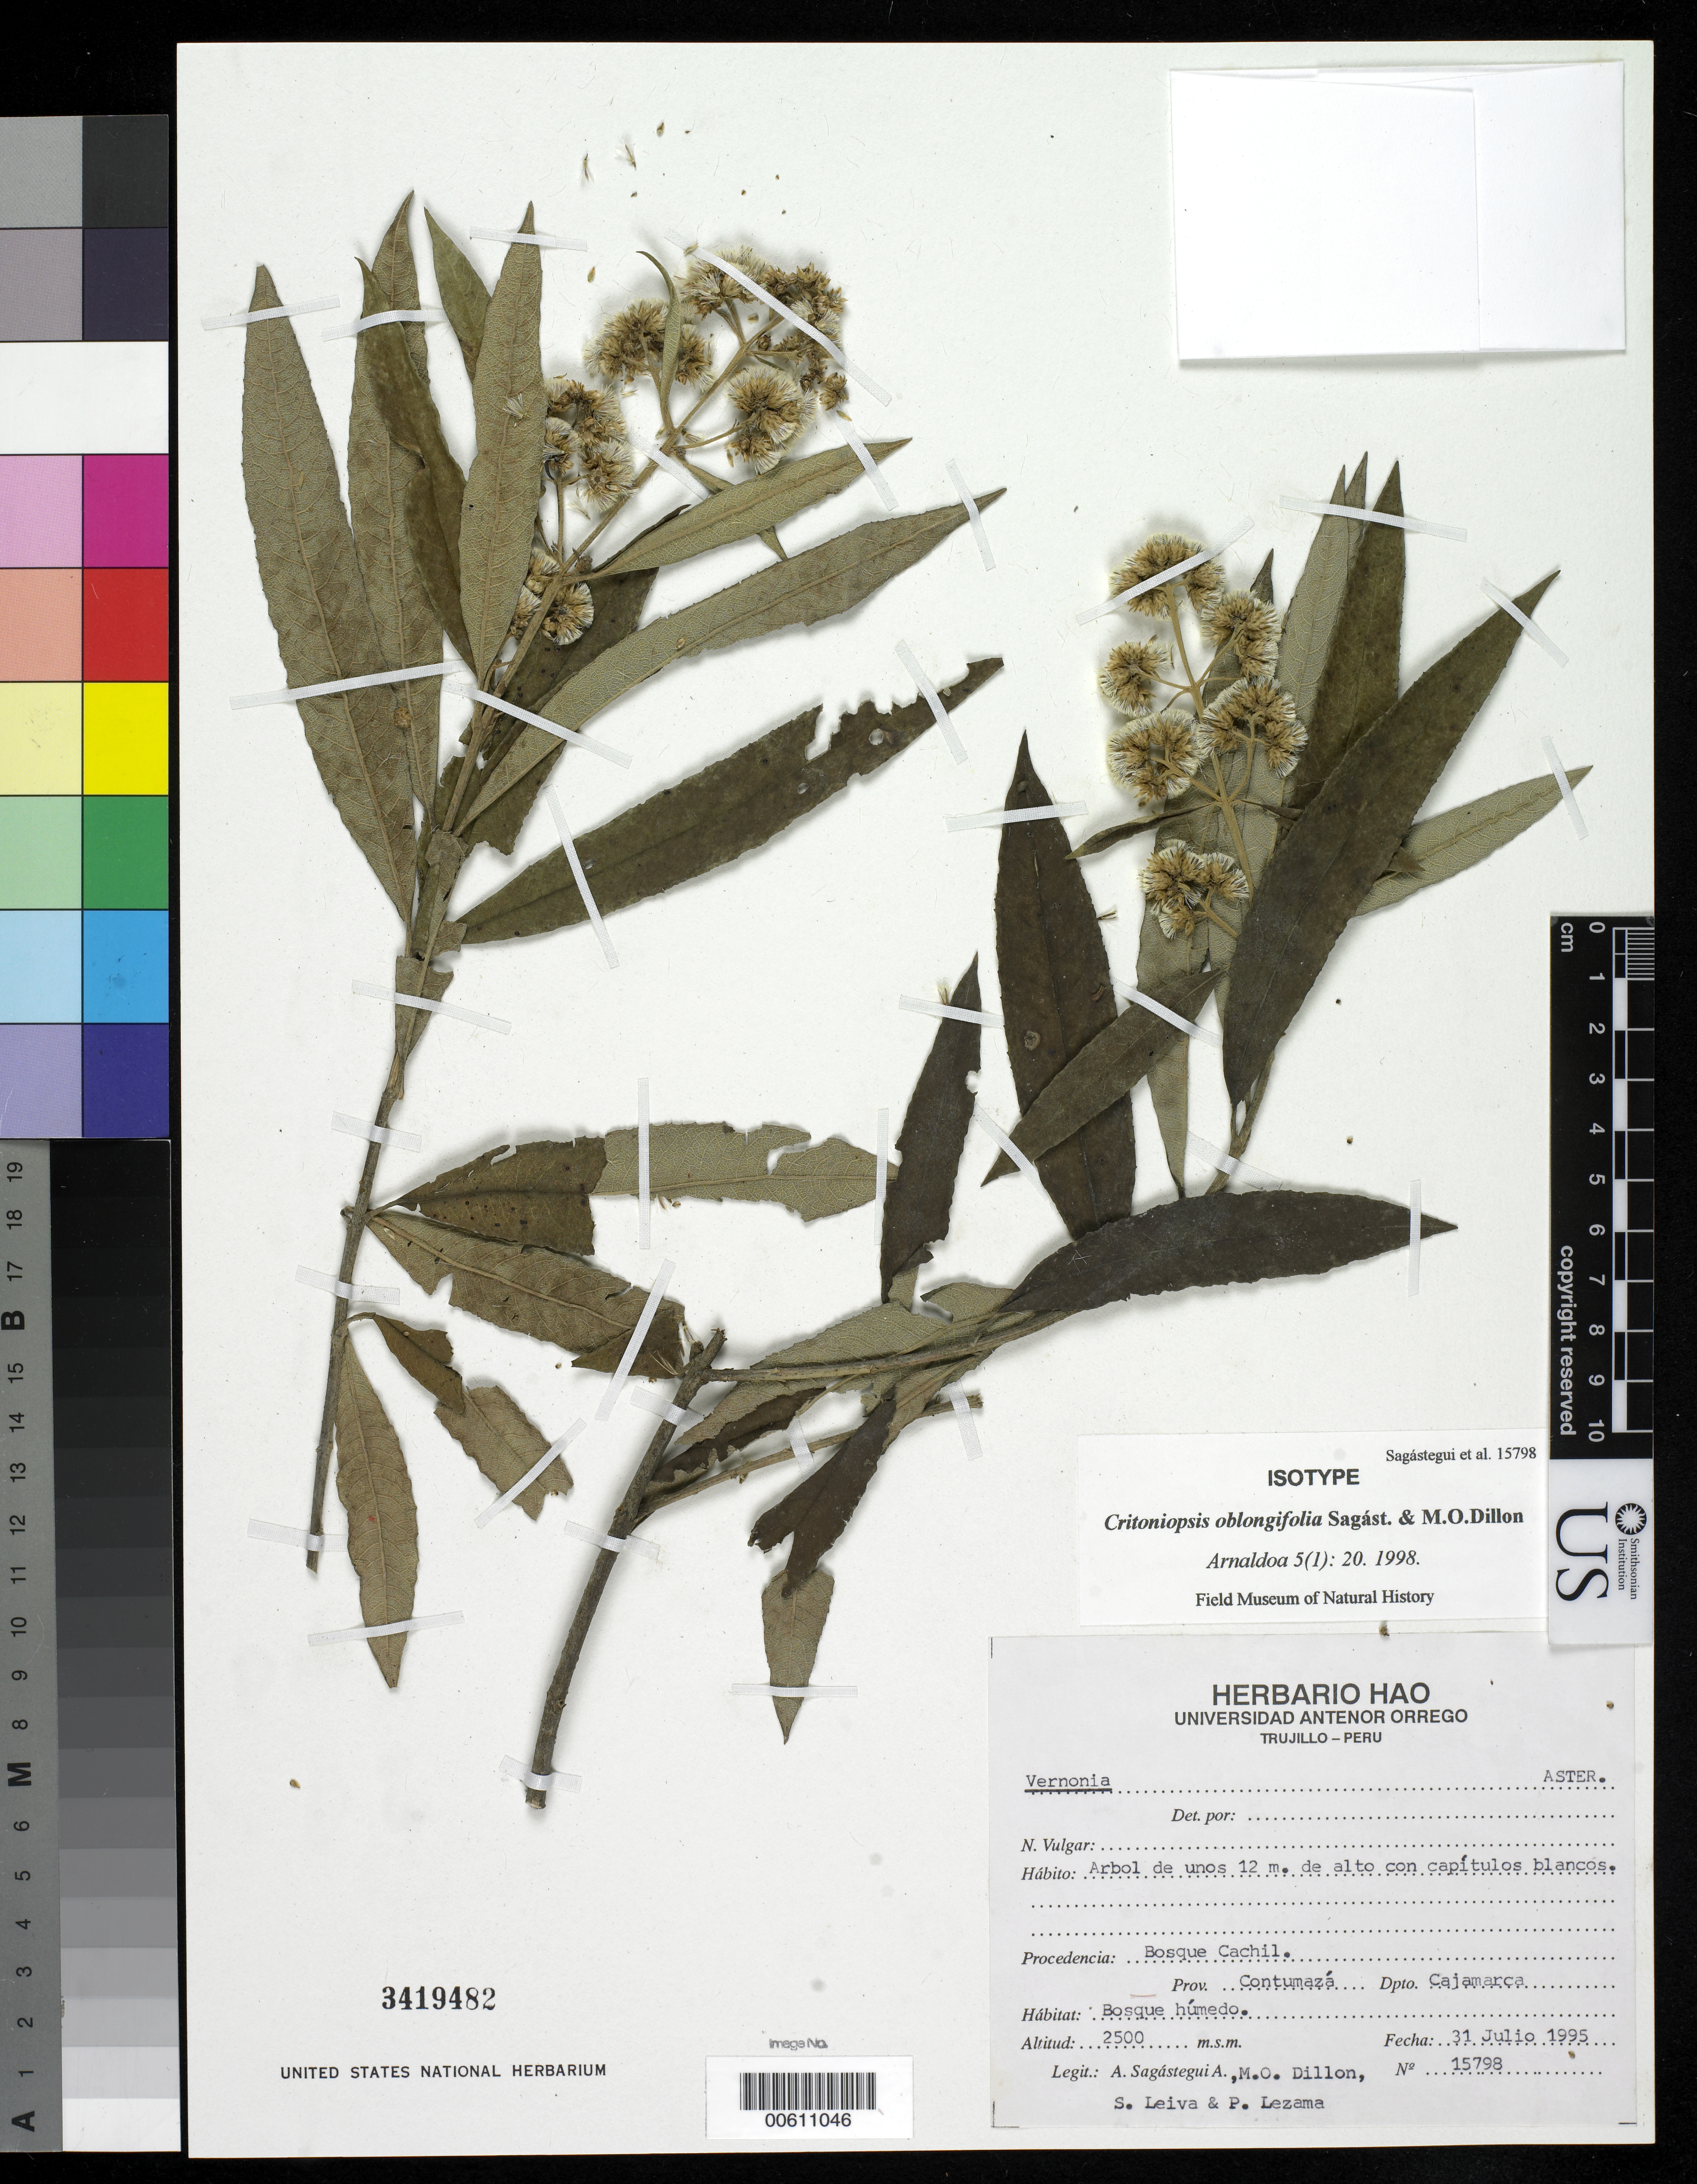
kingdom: Plantae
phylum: Tracheophyta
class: Magnoliopsida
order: Asterales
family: Asteraceae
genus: Critoniopsis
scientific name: Critoniopsis oblongifolia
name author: Sagást. & M.O. Dillon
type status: Isotype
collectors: A. Sagástegui A., M. O. Dillon, S. Leiva & P. Lezama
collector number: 15798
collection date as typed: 31 Jul 1995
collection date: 1995-07-31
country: Peru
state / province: Cajamarca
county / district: Contumazá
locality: Bosque Cachil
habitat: Bosque humedo.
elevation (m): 2500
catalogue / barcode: US 3419482